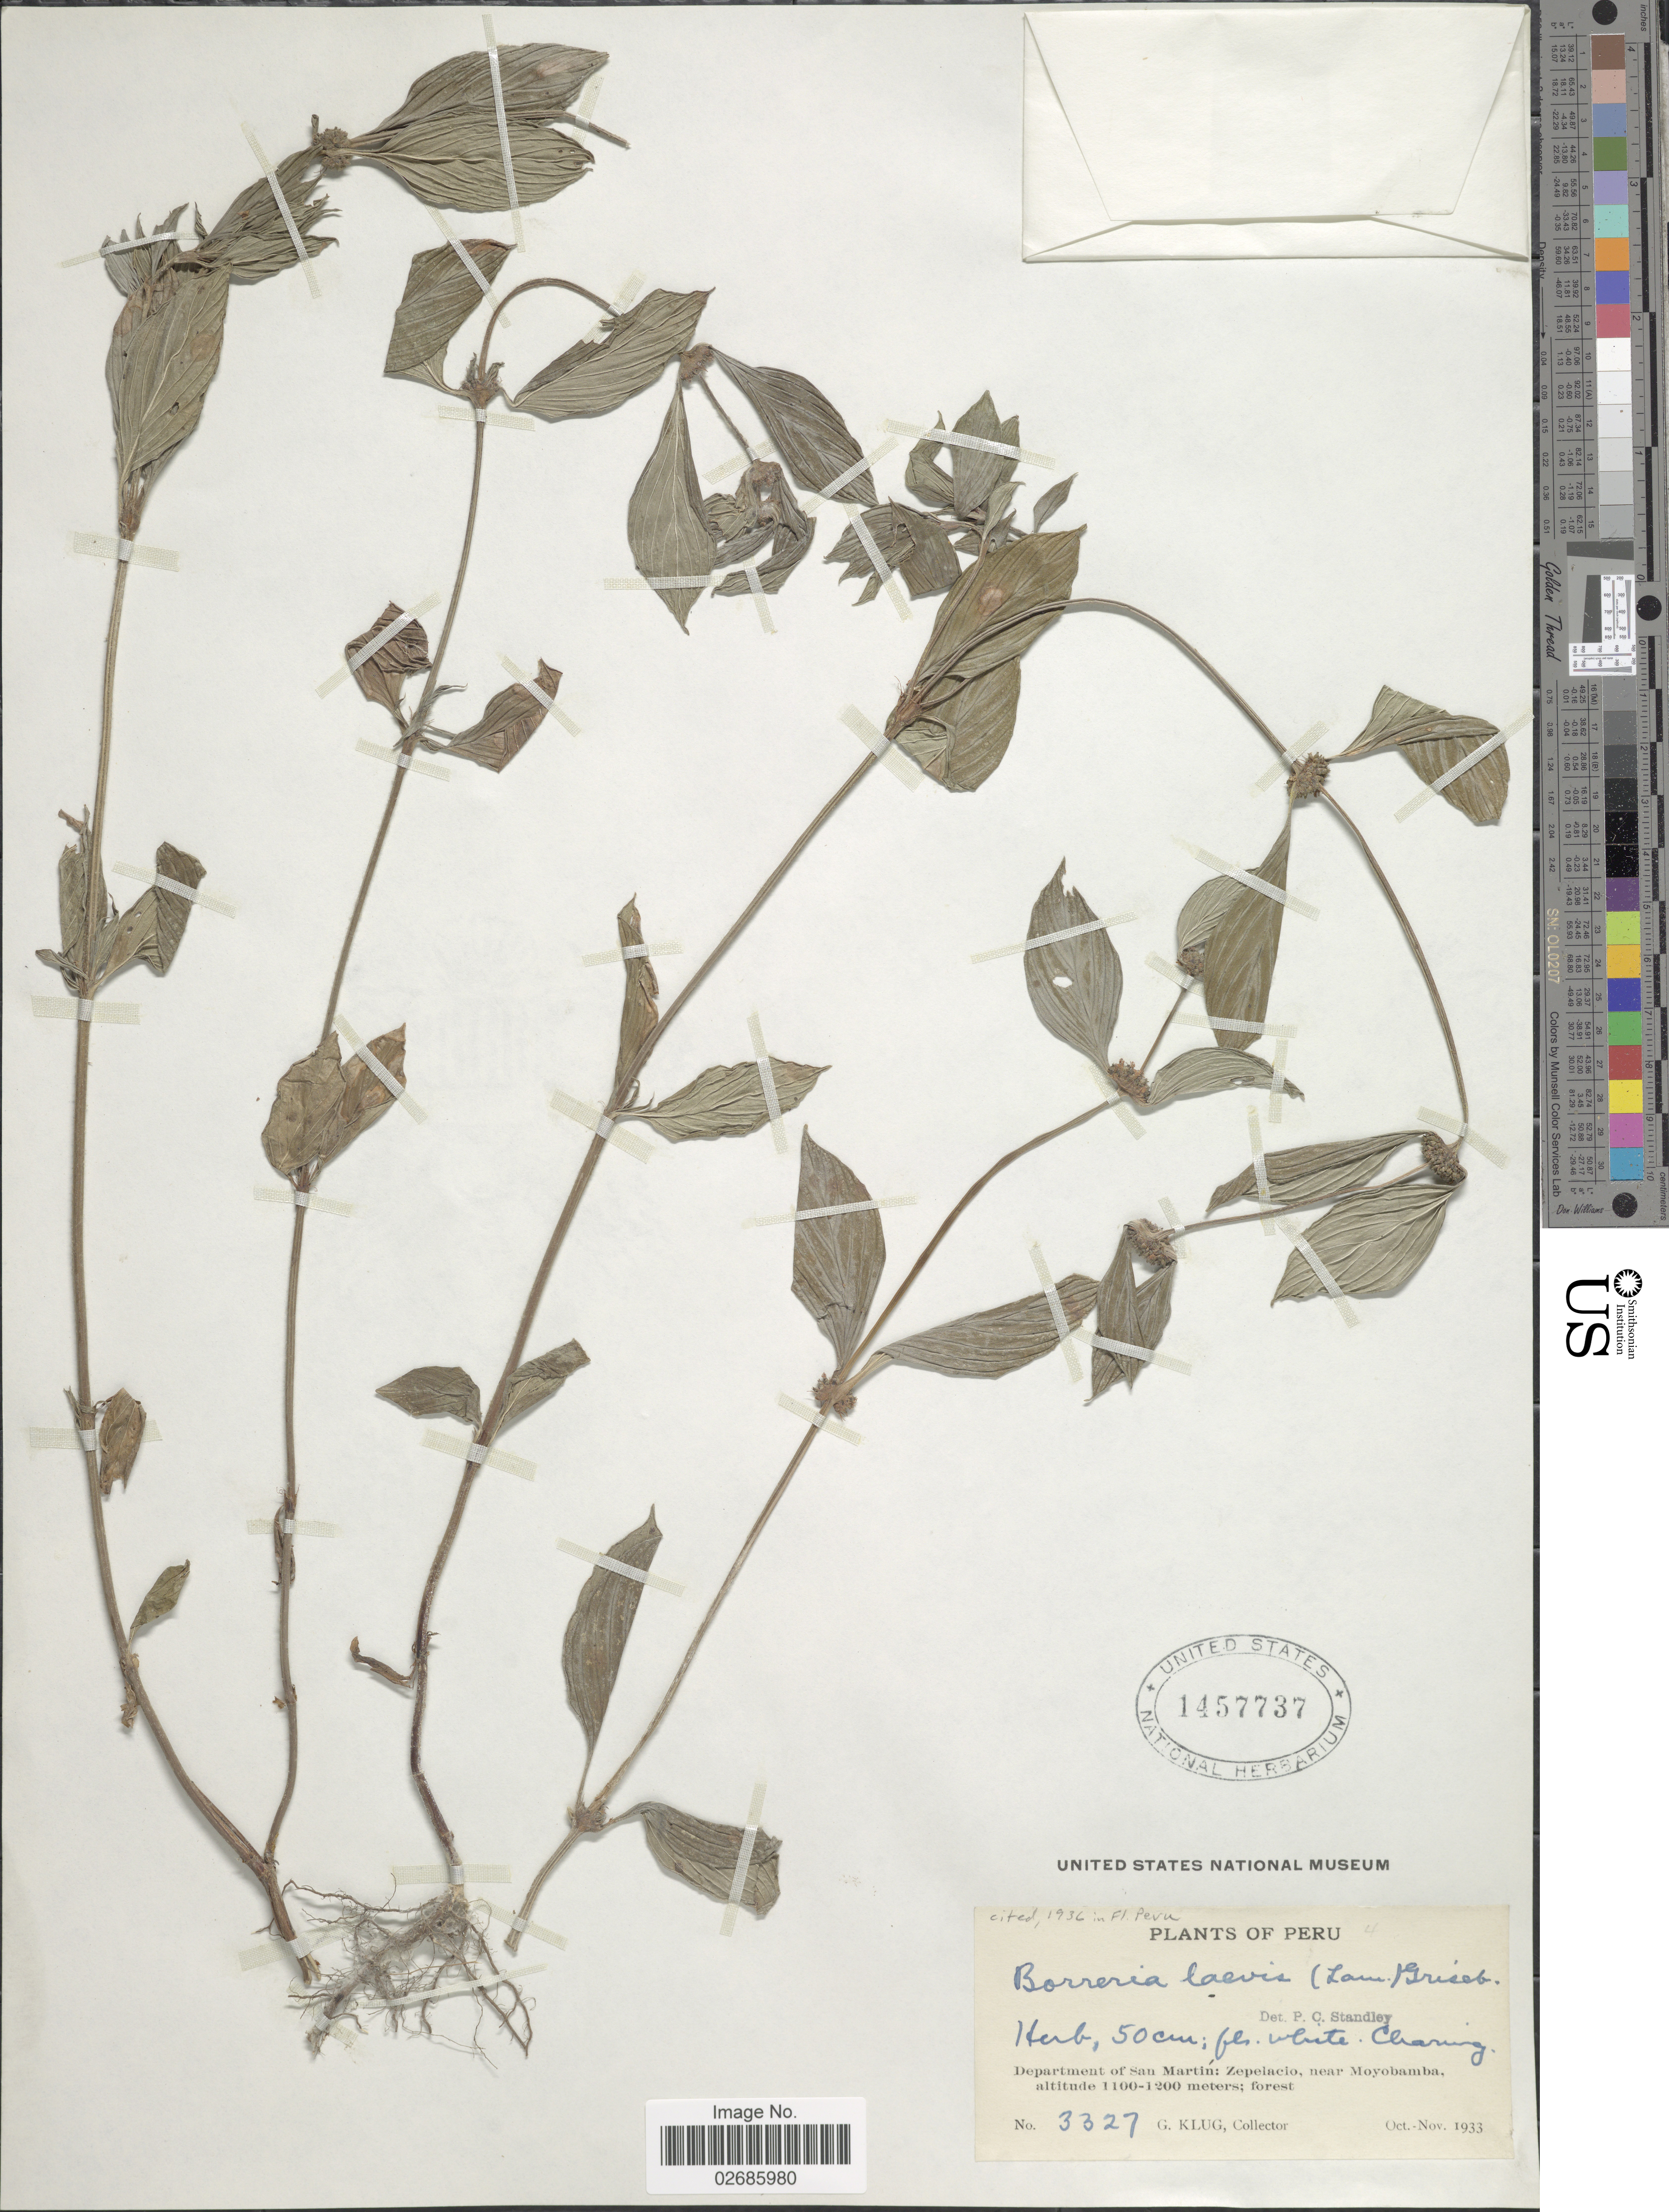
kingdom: Plantae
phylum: Tracheophyta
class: Magnoliopsida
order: Gentianales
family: Rubiaceae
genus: Borreria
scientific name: Borreria assurgens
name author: (Ruiz & Pav.) Griseb.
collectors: G. Klug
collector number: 3327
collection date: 1933-10/1933-11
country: Peru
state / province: San Martín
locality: Clearing, Department of San Martín: Zepelacio, near Moyobamba; forest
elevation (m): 1100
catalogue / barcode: US 1457737